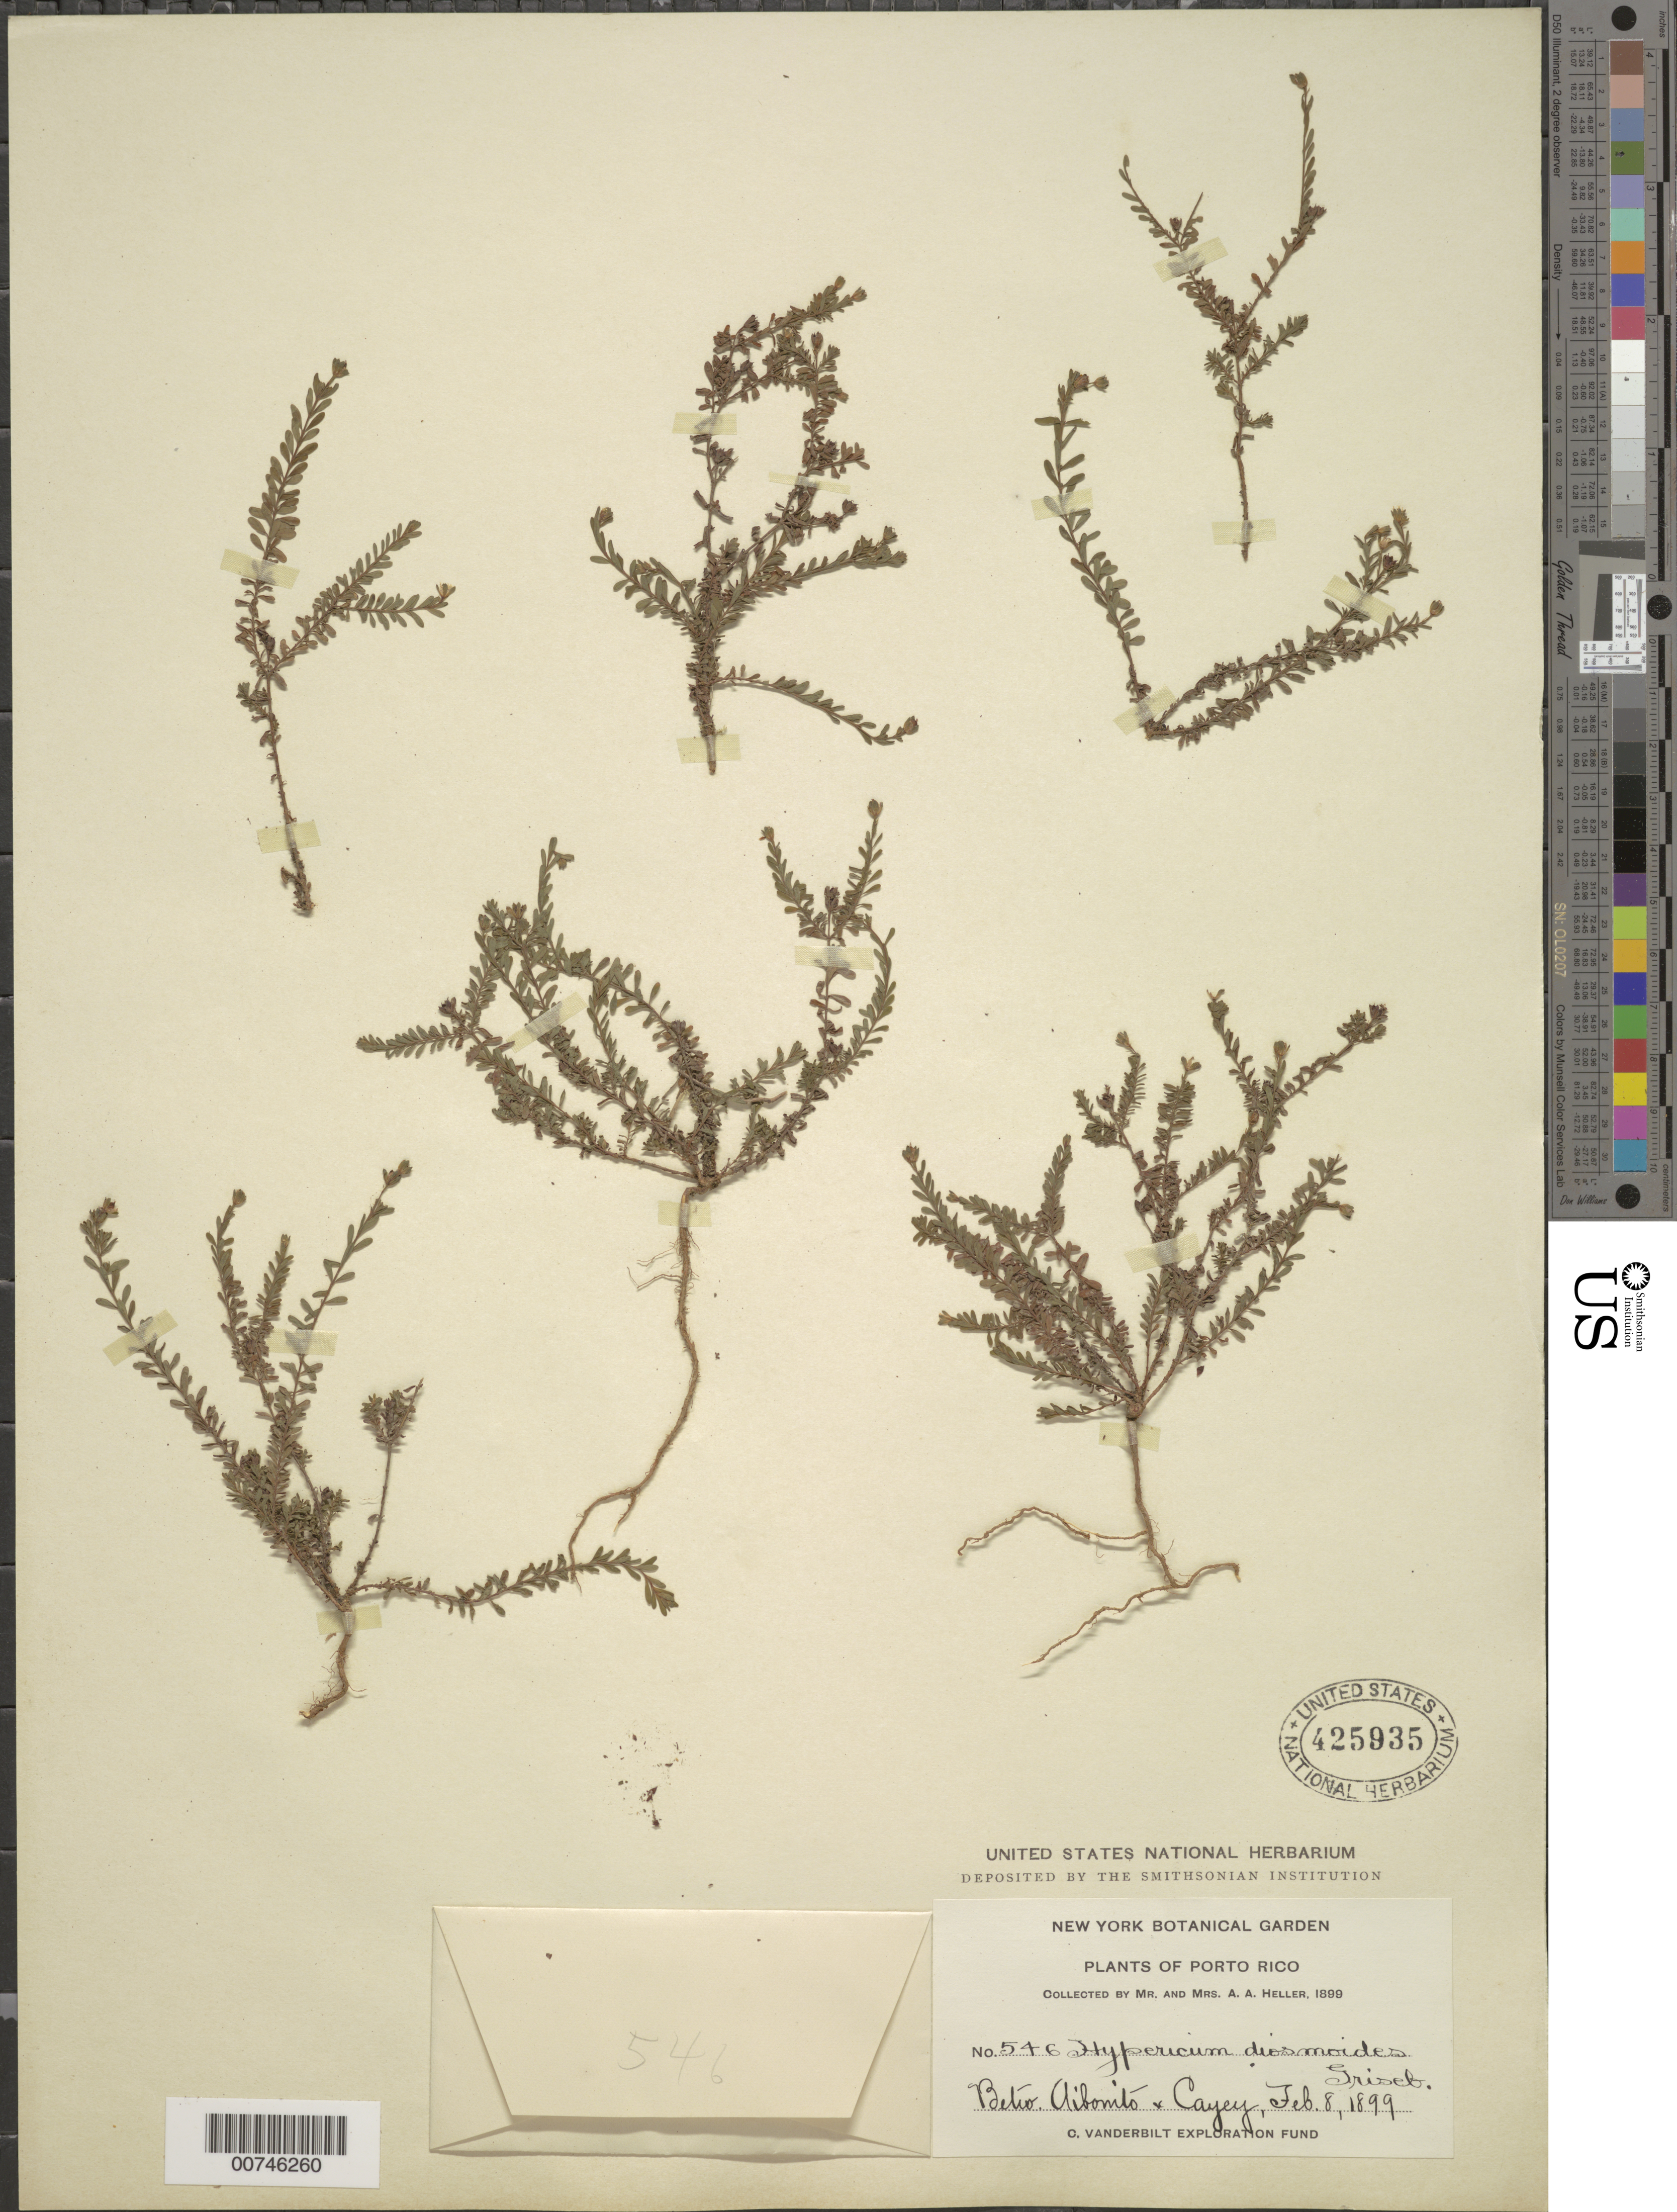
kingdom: Plantae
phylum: Tracheophyta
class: Magnoliopsida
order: Malpighiales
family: Hypericaceae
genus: Hypericum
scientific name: Hypericum diosmoides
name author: Griseb.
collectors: A. A. Heller & E. Heler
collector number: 546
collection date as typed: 08 Feb 1899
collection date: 1899-02-08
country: Puerto Rico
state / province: Abonito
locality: Between Aibonito and Cayey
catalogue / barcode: US 425935